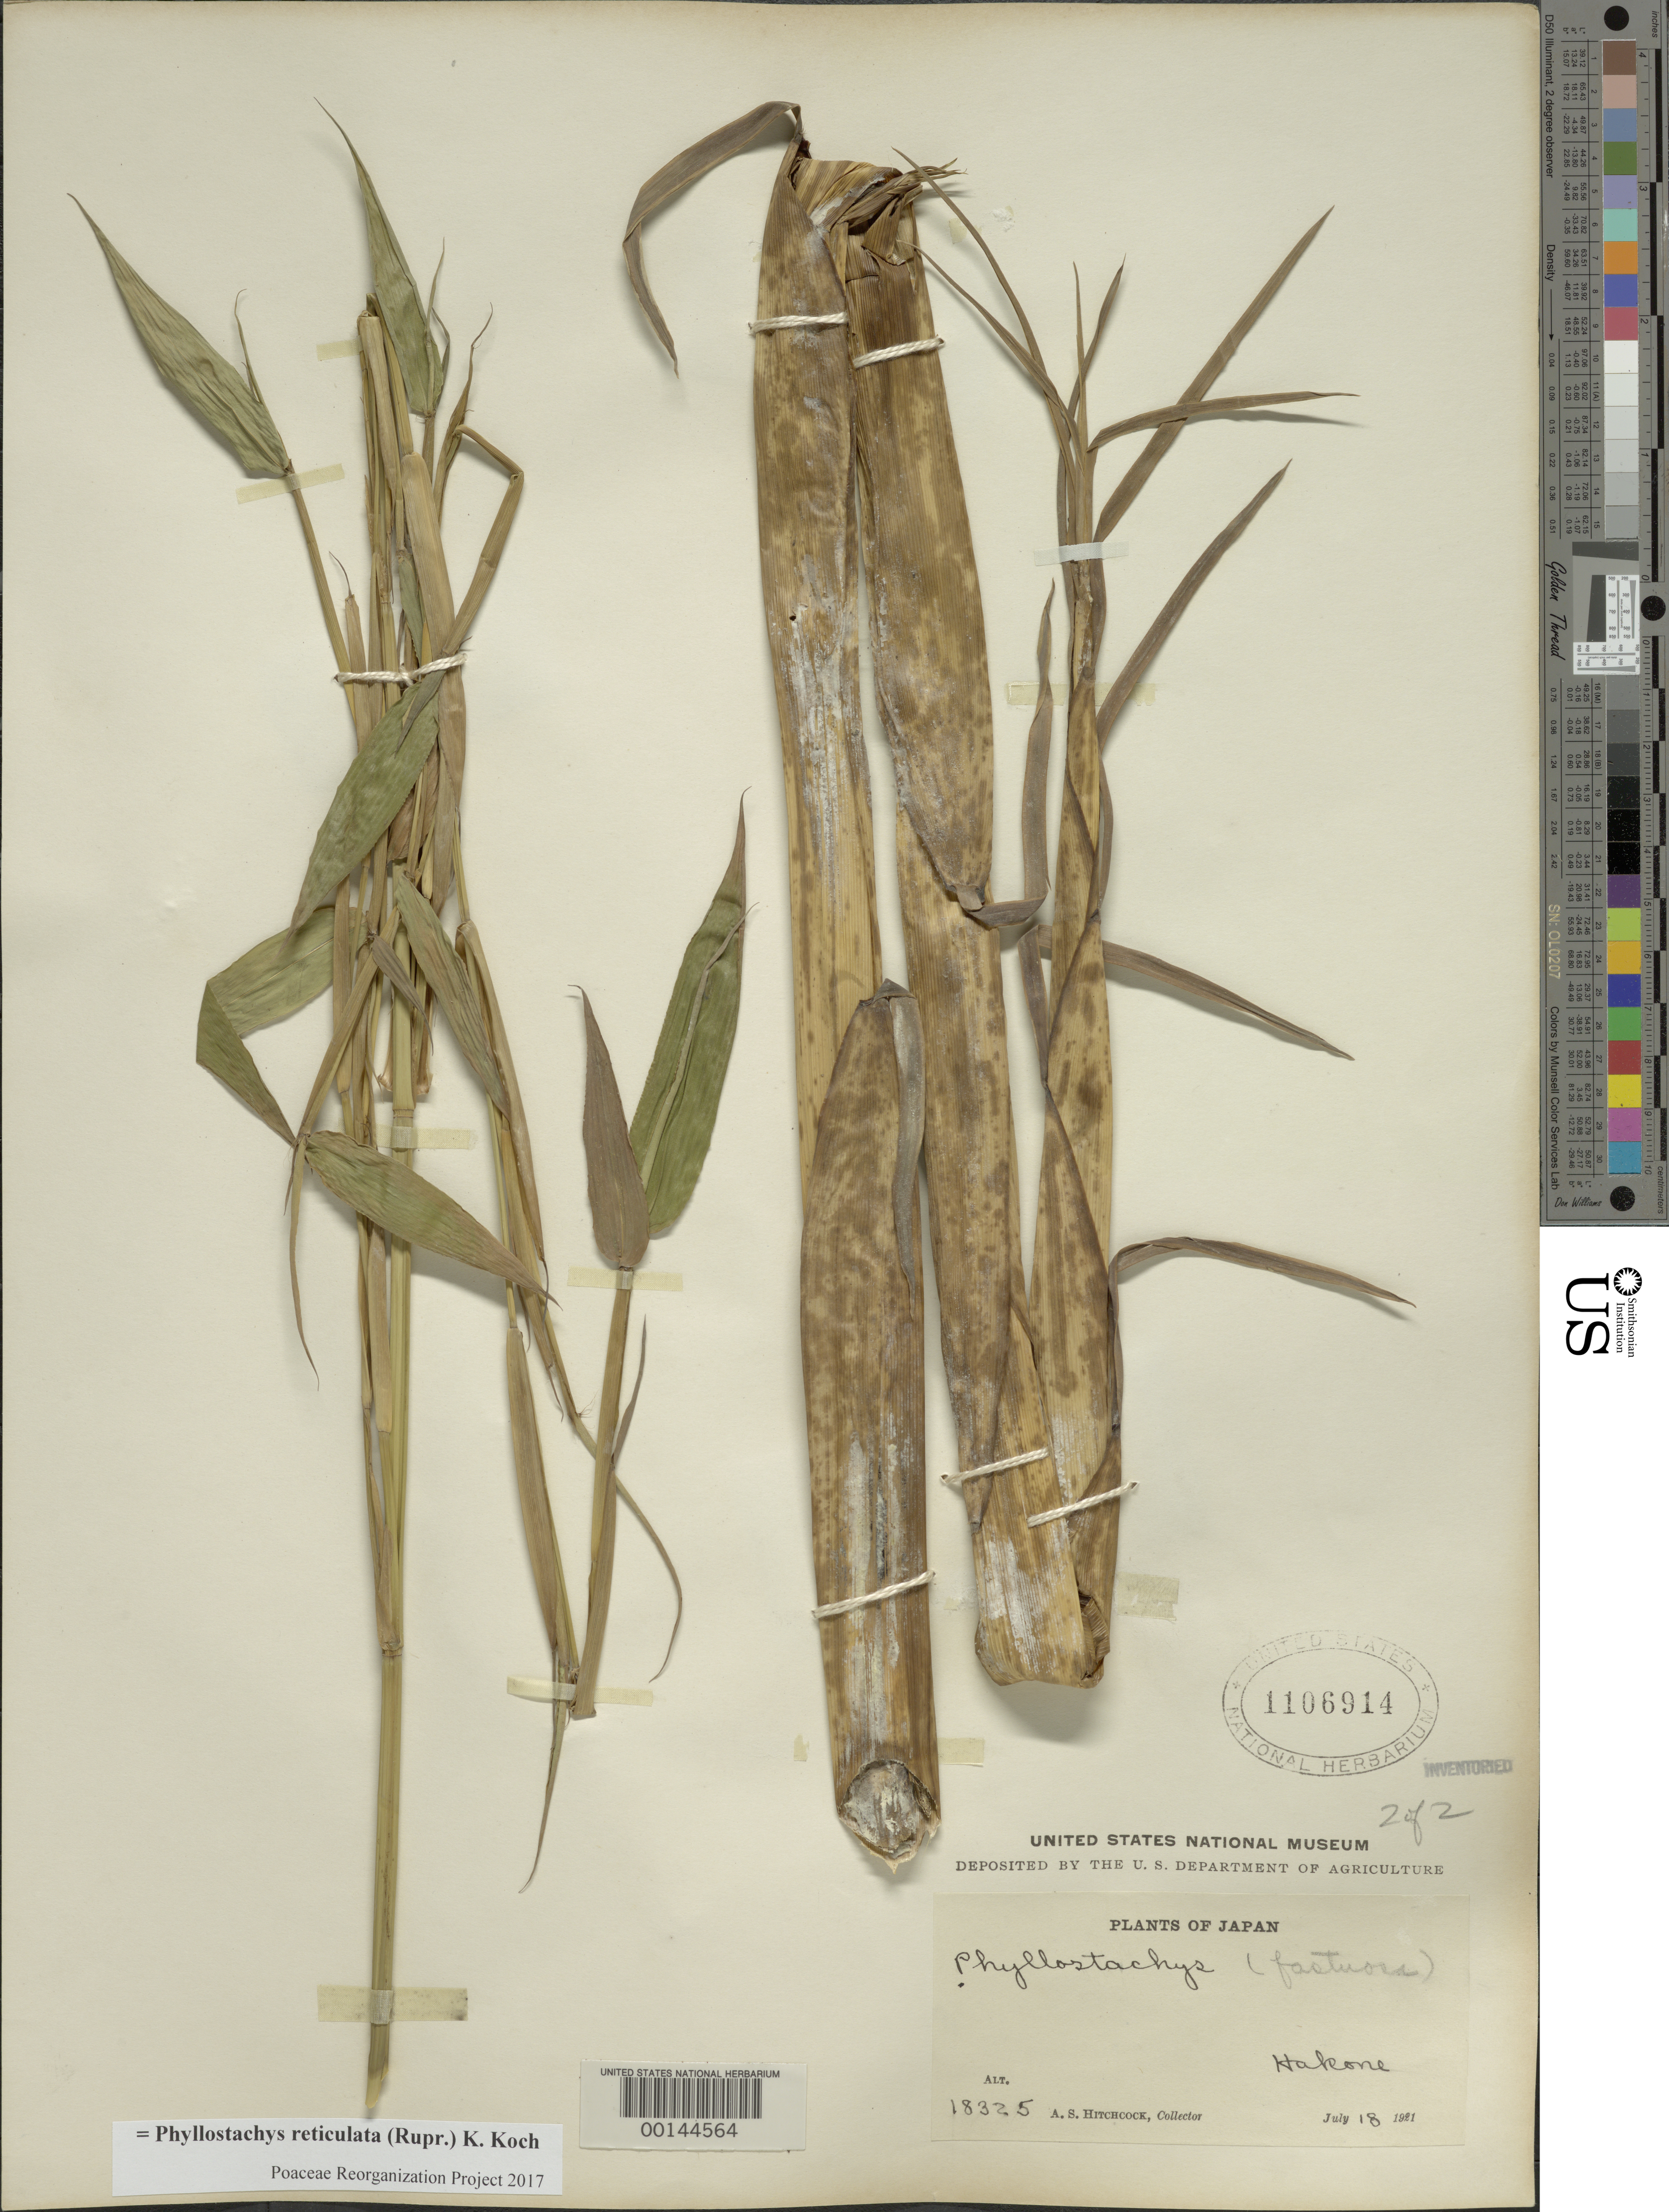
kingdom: Plantae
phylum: Tracheophyta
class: Liliopsida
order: Poales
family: Poaceae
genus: Phyllostachys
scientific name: Phyllostachys reticulata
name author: (Rupr.) K. Koch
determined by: Poaceae Reorganization Project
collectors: A. S. Hitchcock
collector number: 18325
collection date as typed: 18 Jul 1921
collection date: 1921-07-18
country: Japan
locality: Hakone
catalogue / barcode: US 1106914